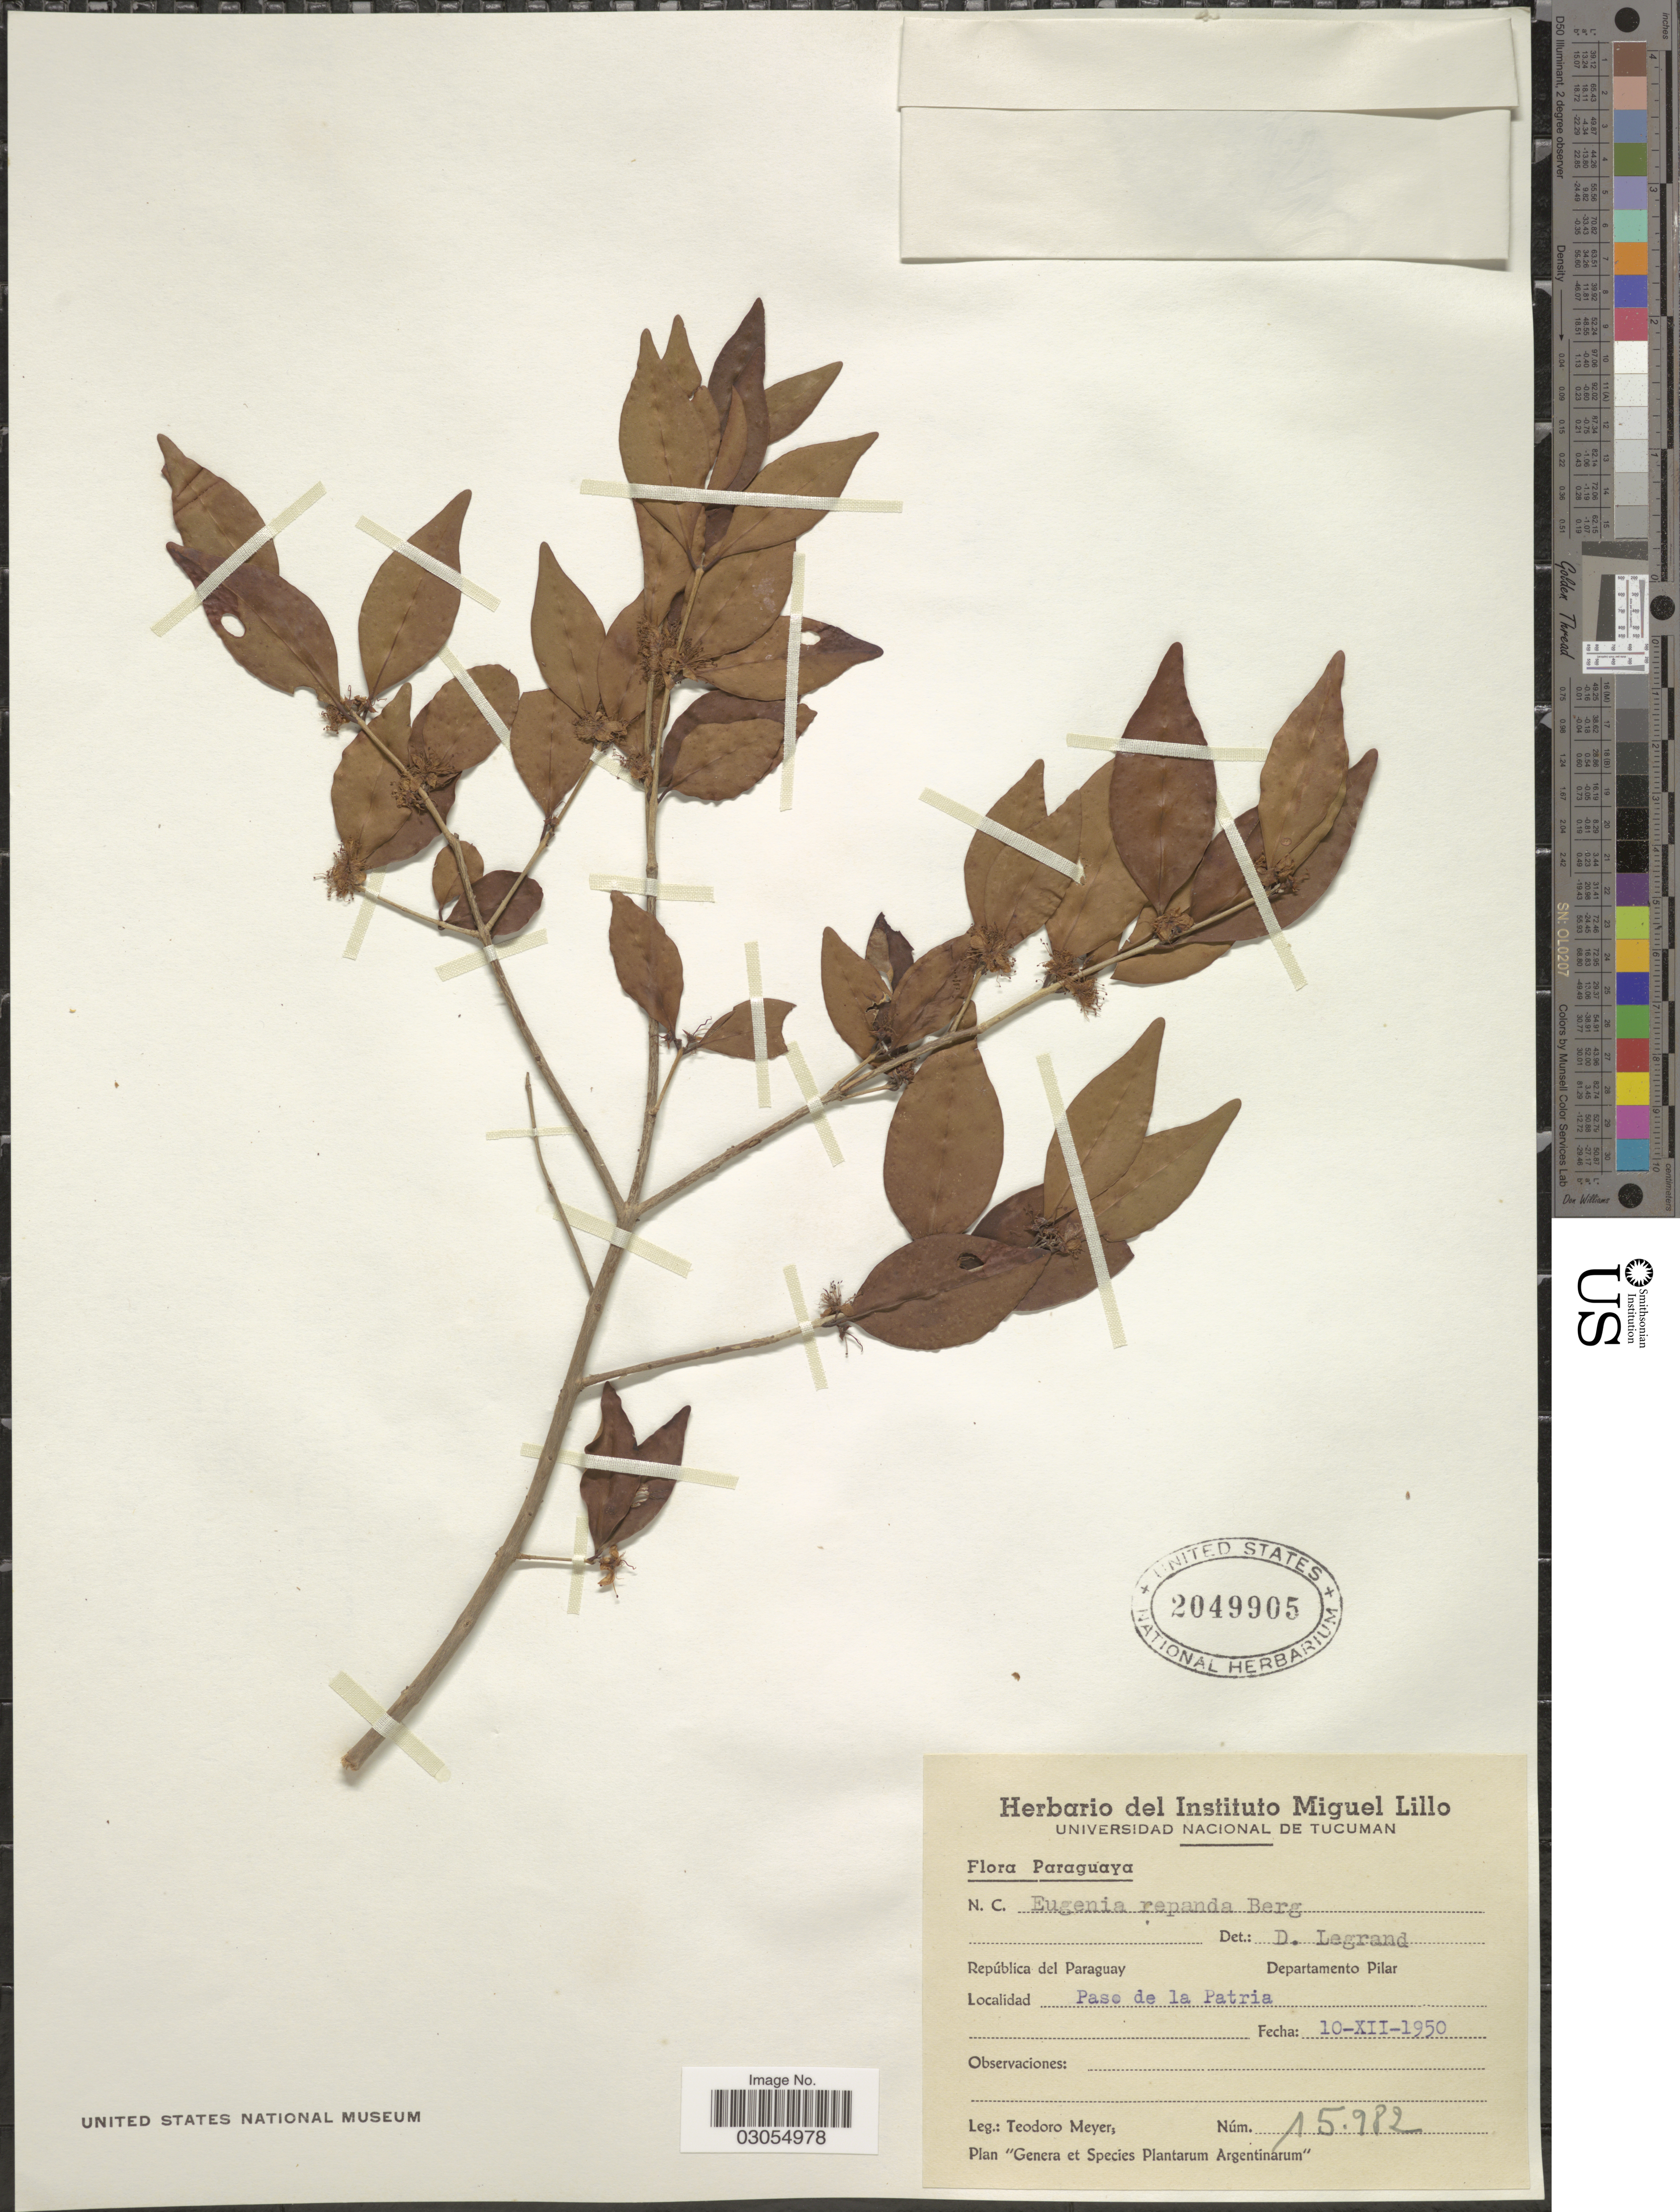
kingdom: Plantae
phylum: Tracheophyta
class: Magnoliopsida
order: Myrtales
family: Myrtaceae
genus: Eugenia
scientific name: Eugenia repanda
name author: O. Berg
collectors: T. Meyer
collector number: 15982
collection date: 1950-12-10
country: Paraguay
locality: Departamento Pilar. Paso de la Patria.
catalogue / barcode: US 2049905